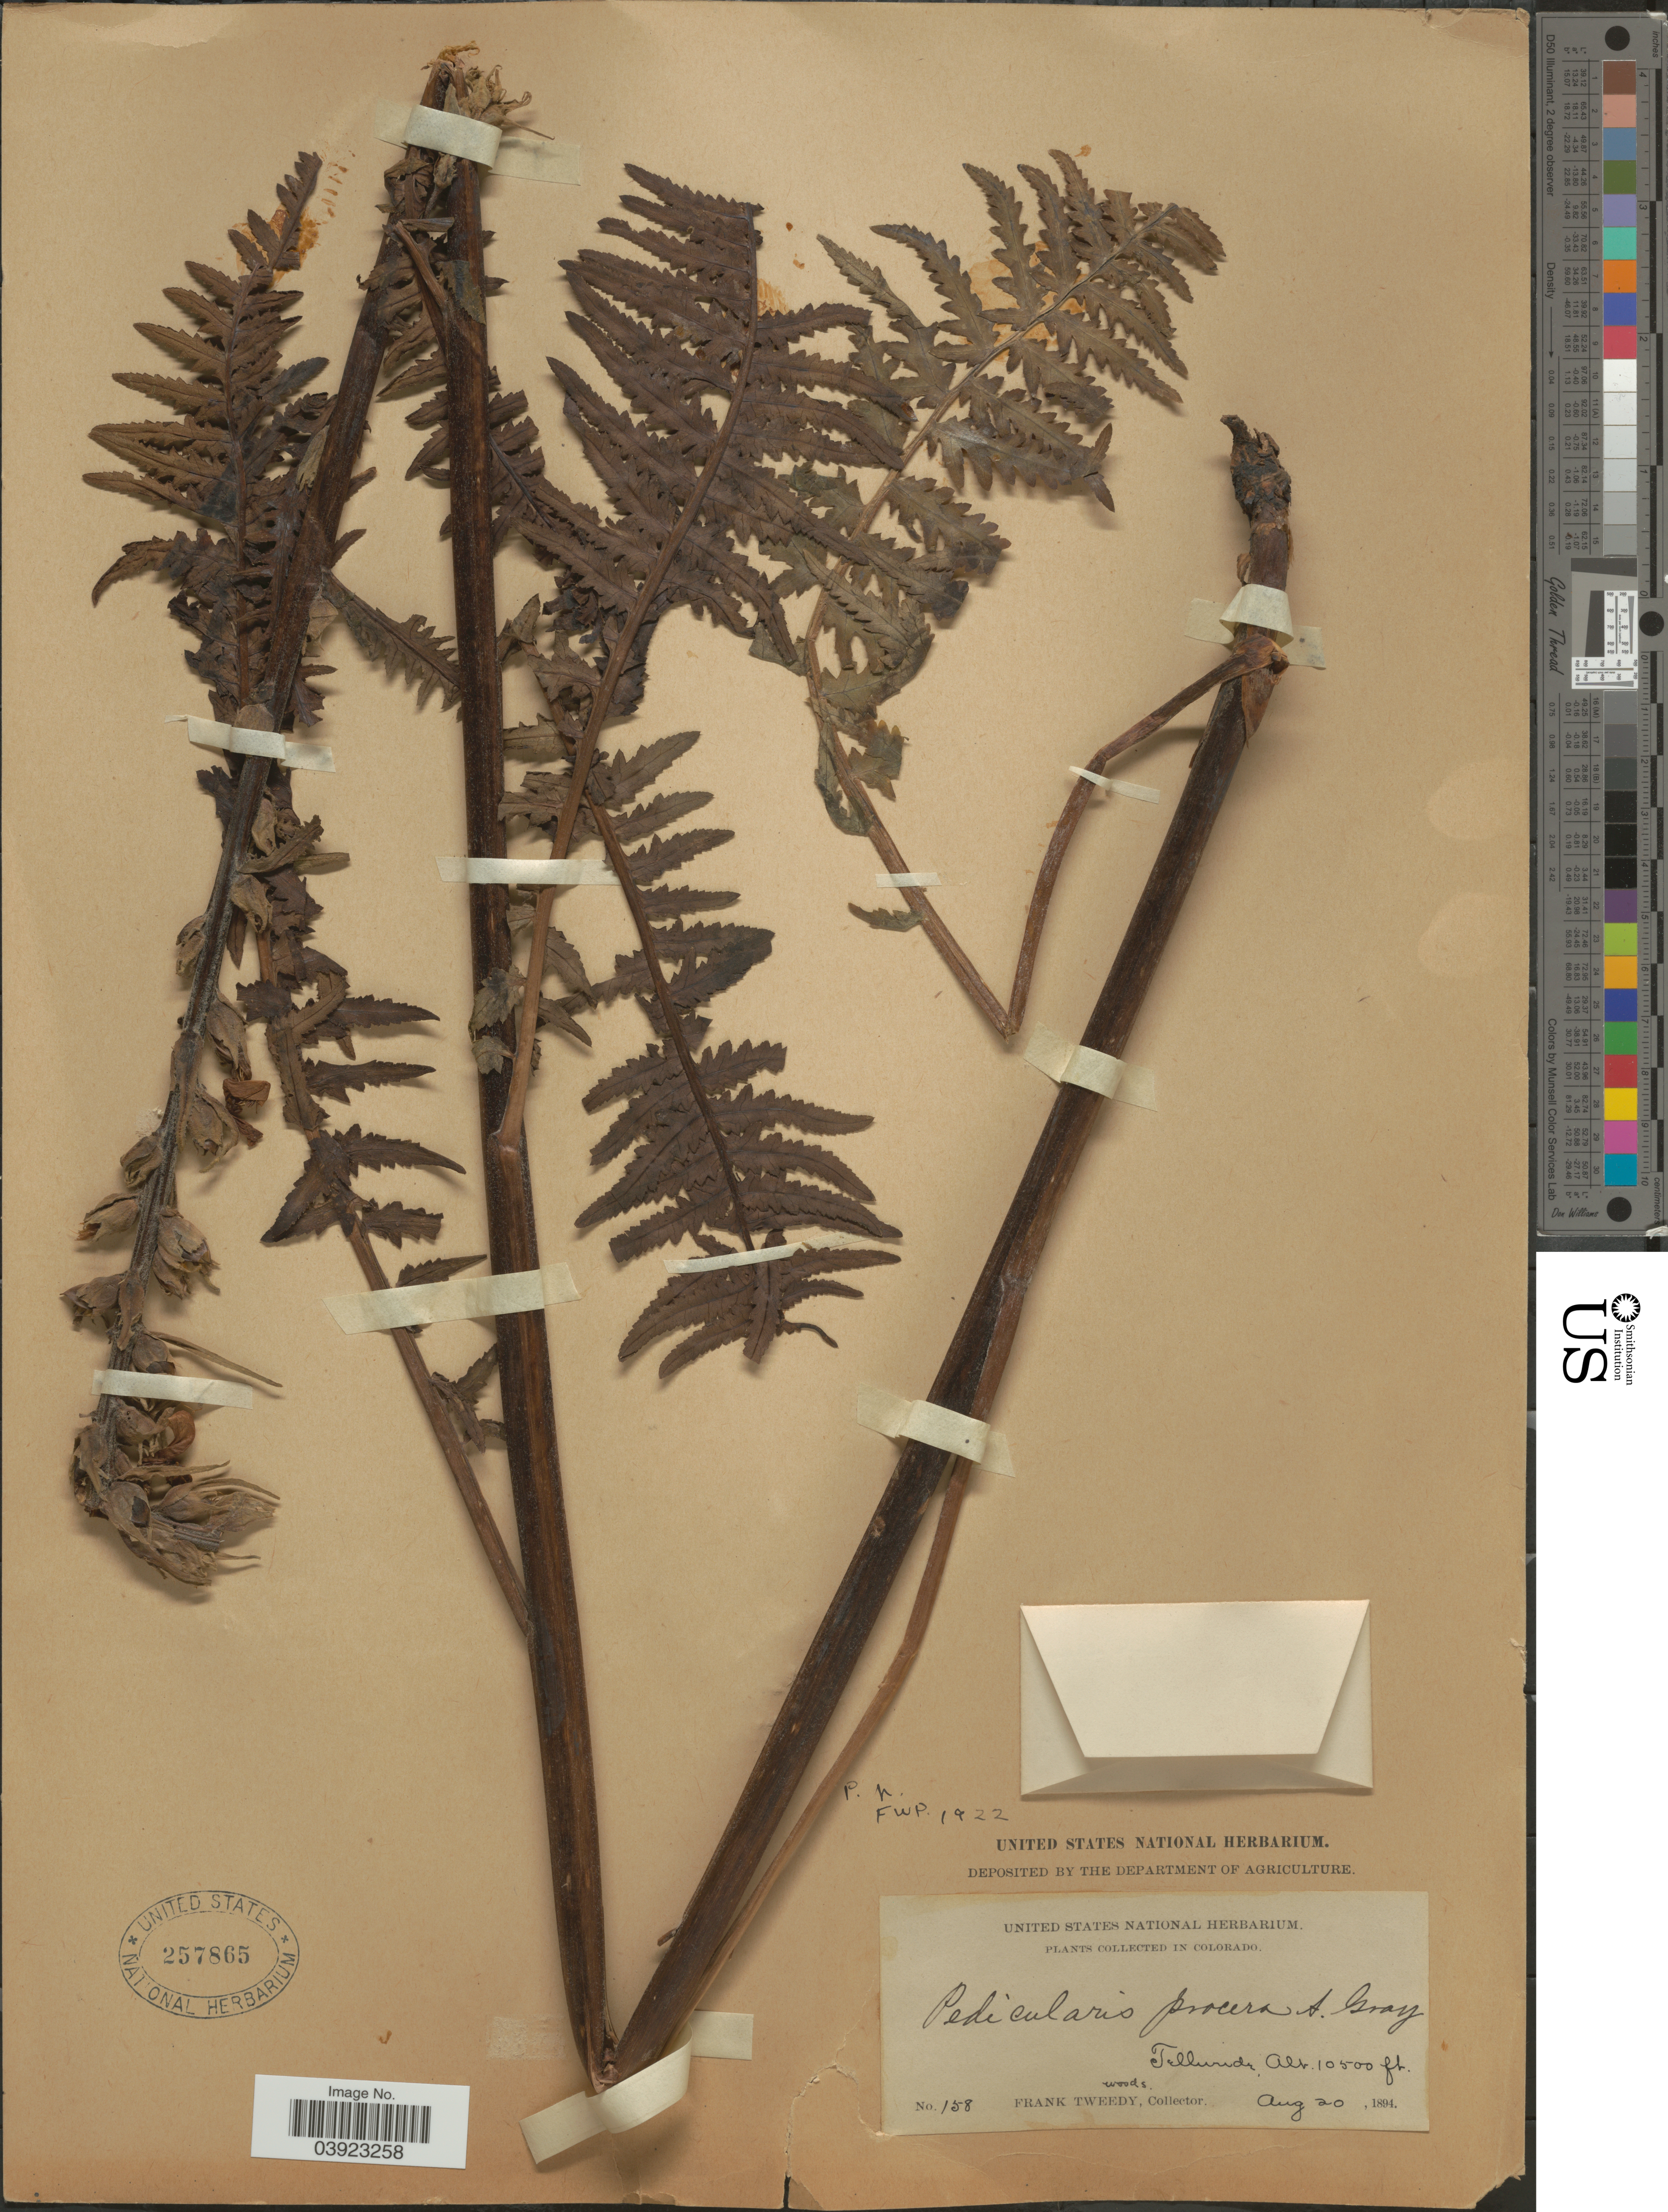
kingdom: Plantae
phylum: Tracheophyta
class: Magnoliopsida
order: Lamiales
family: Orobanchaceae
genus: Pedicularis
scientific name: Pedicularis procera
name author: A. Gray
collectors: F. Tweedy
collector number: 158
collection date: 1894-08-20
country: United States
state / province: Colorado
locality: Telluride.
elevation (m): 3200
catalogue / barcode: US 257865